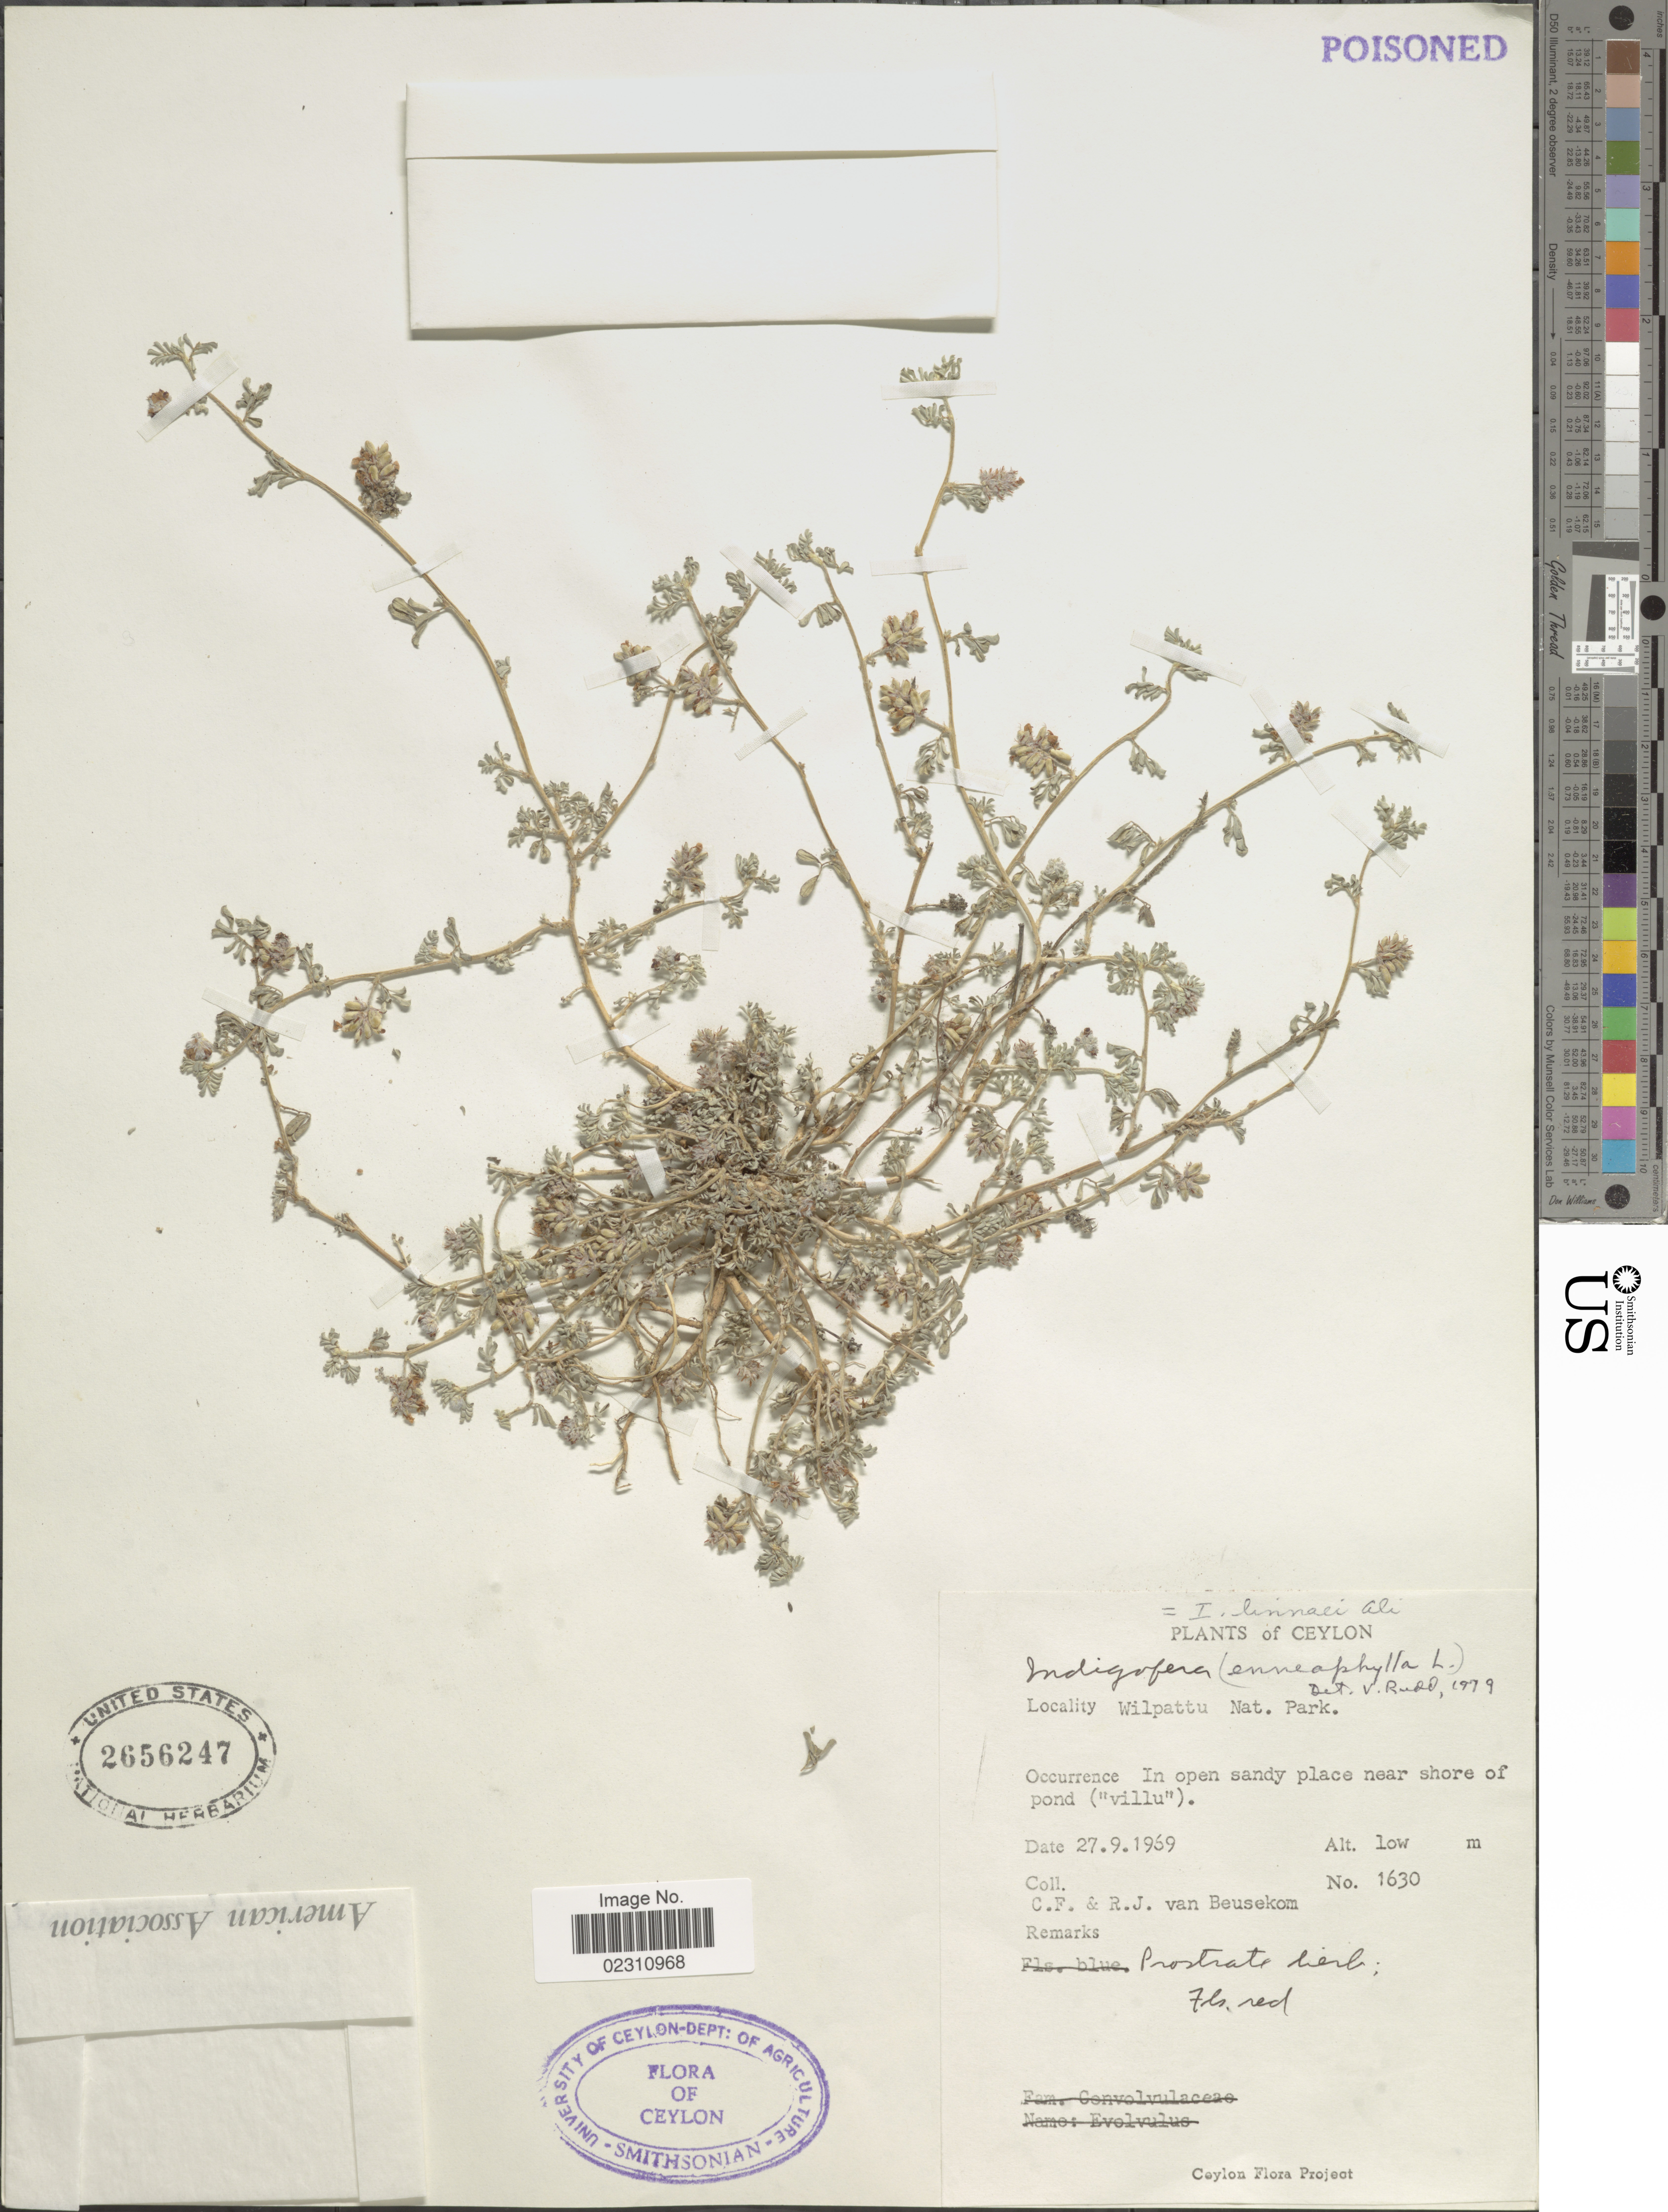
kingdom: Plantae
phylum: Tracheophyta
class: Magnoliopsida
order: Fabales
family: Fabaceae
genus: Indigofera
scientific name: Indigofera linnaei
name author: Ali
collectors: C. F. Beusekom & R. Van Beusekom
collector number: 1630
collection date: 1969-09-27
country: Sri Lanka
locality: Ceylon, Wilpattu Nat. Park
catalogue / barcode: US 2656247